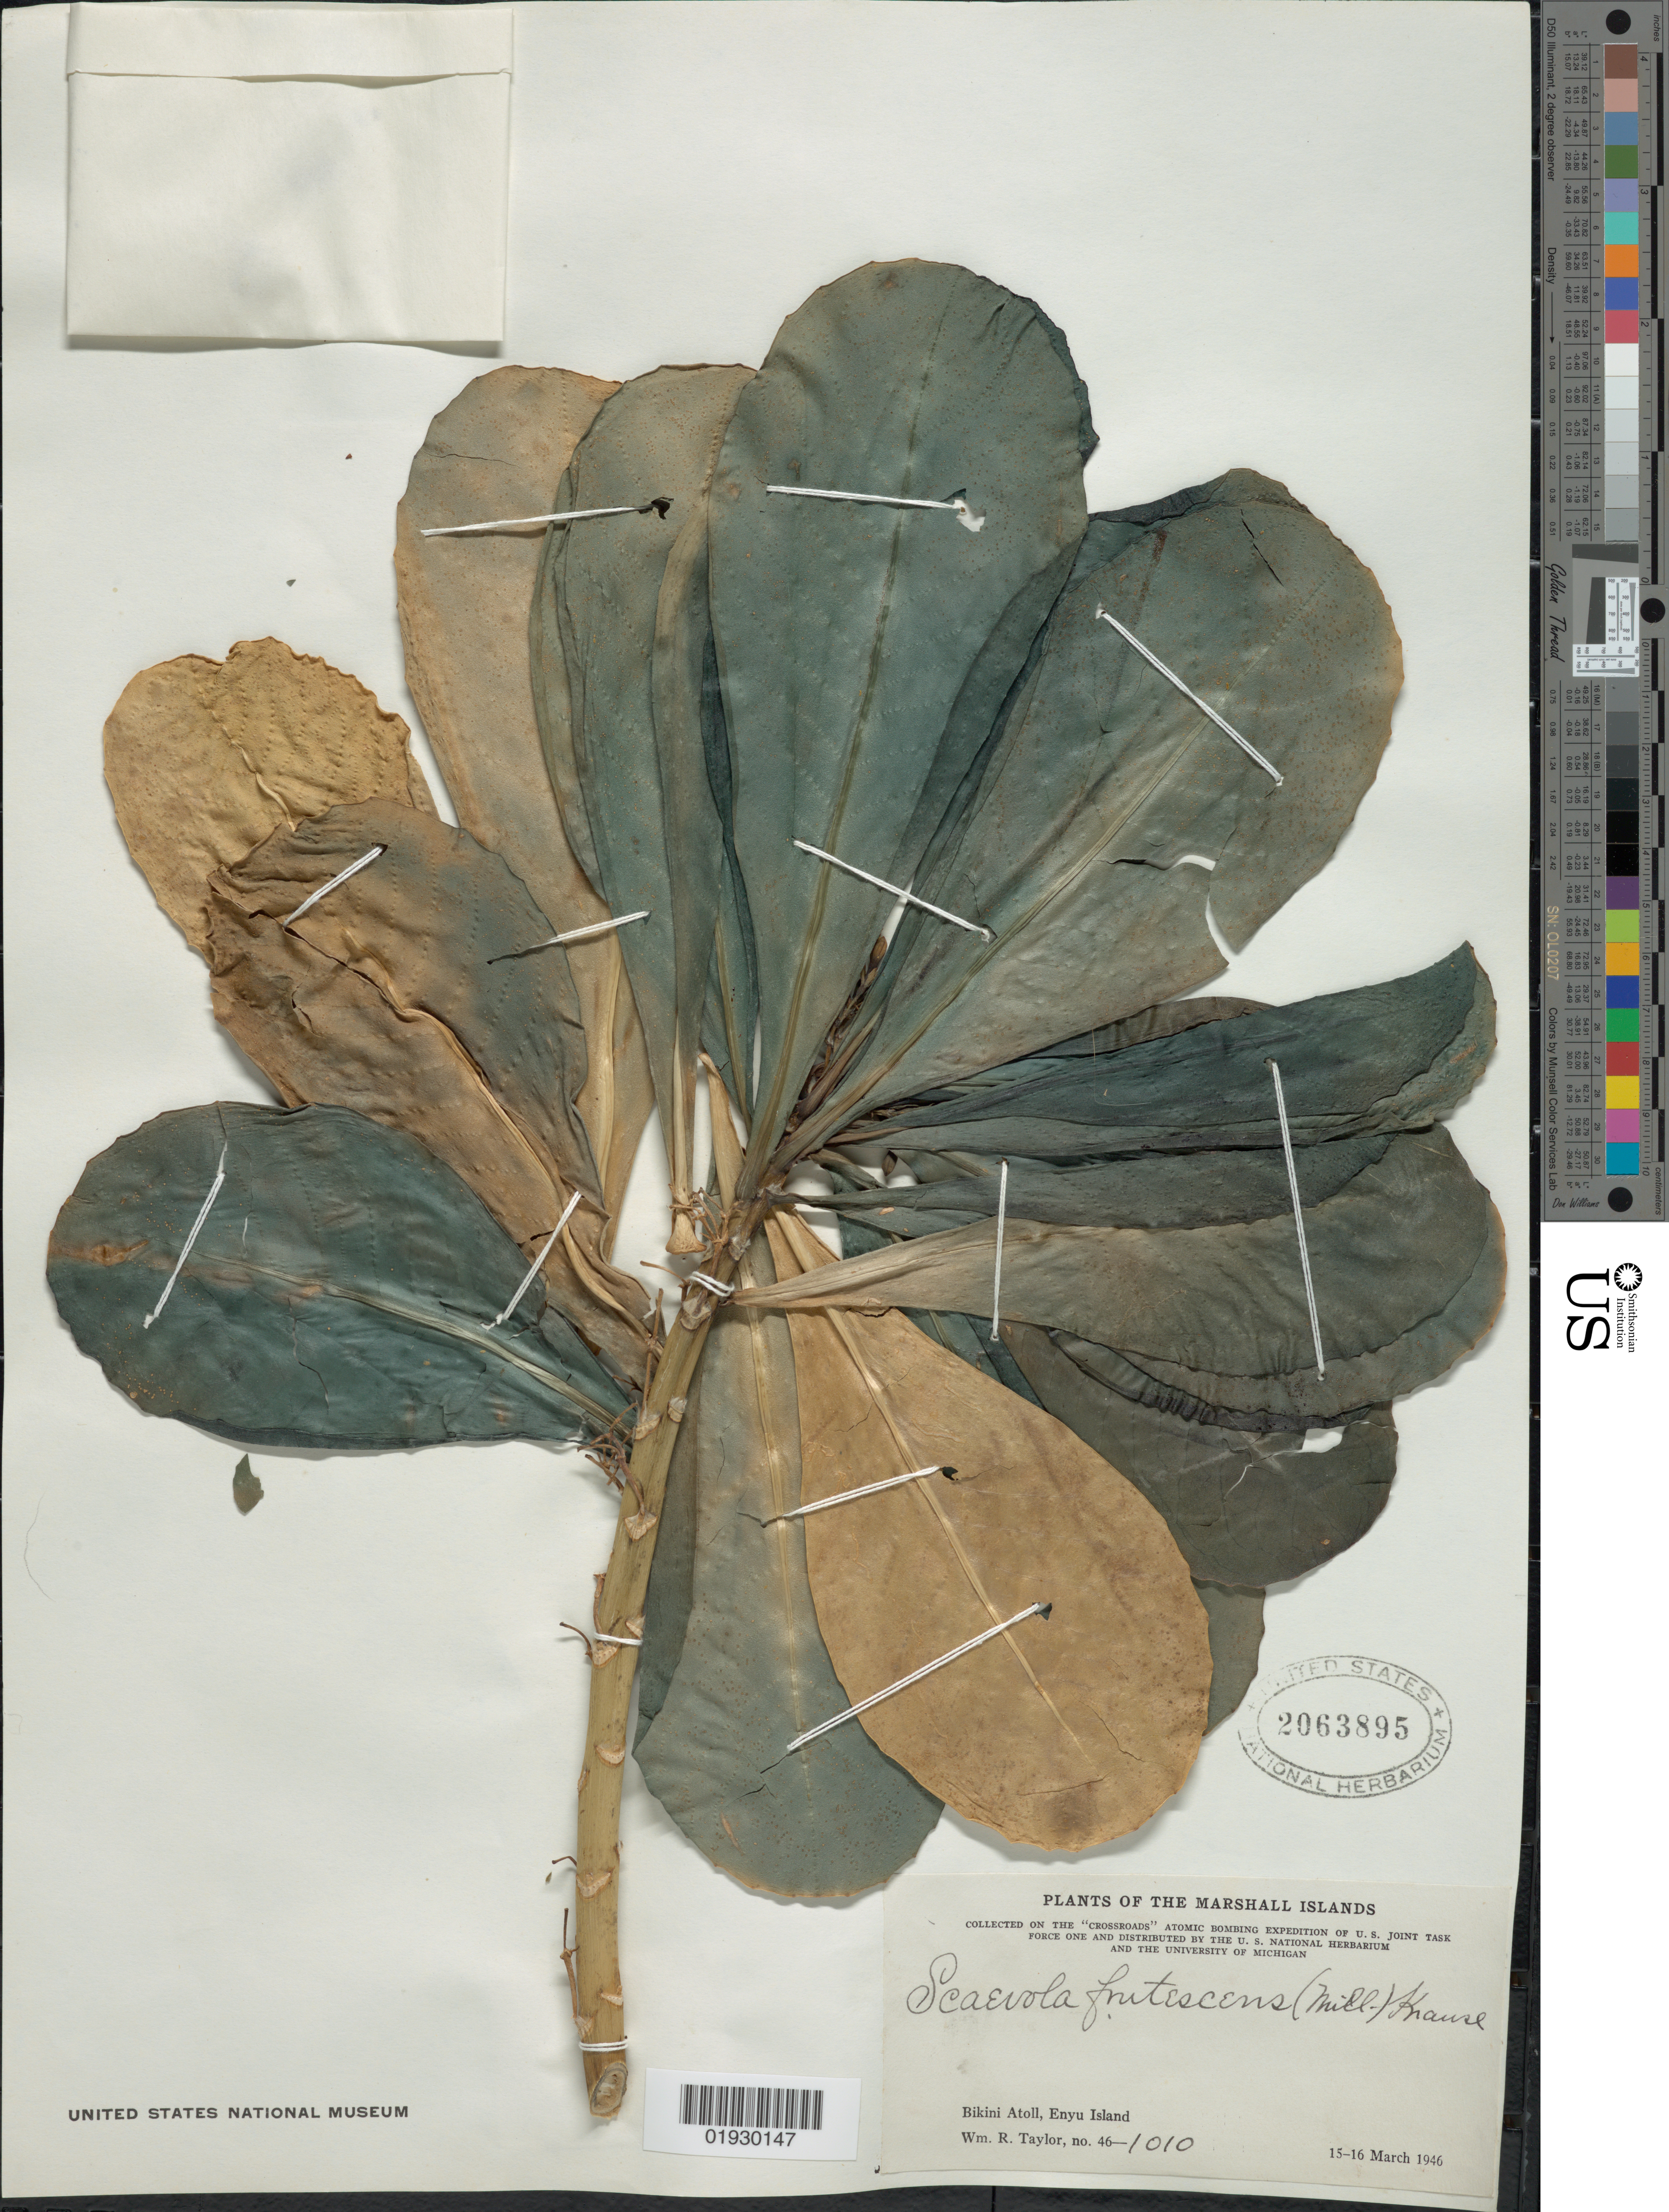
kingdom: Plantae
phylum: Tracheophyta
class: Magnoliopsida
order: Asterales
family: Goodeniaceae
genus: Scaevola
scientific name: Scaevola taccada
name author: (Gaertn.) Roxb.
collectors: W. R. Taylor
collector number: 46-1010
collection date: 1946-03-15/1946-03-16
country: Marshall Islands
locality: Bikini Atoll, Enyu Island.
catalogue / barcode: US 2063895